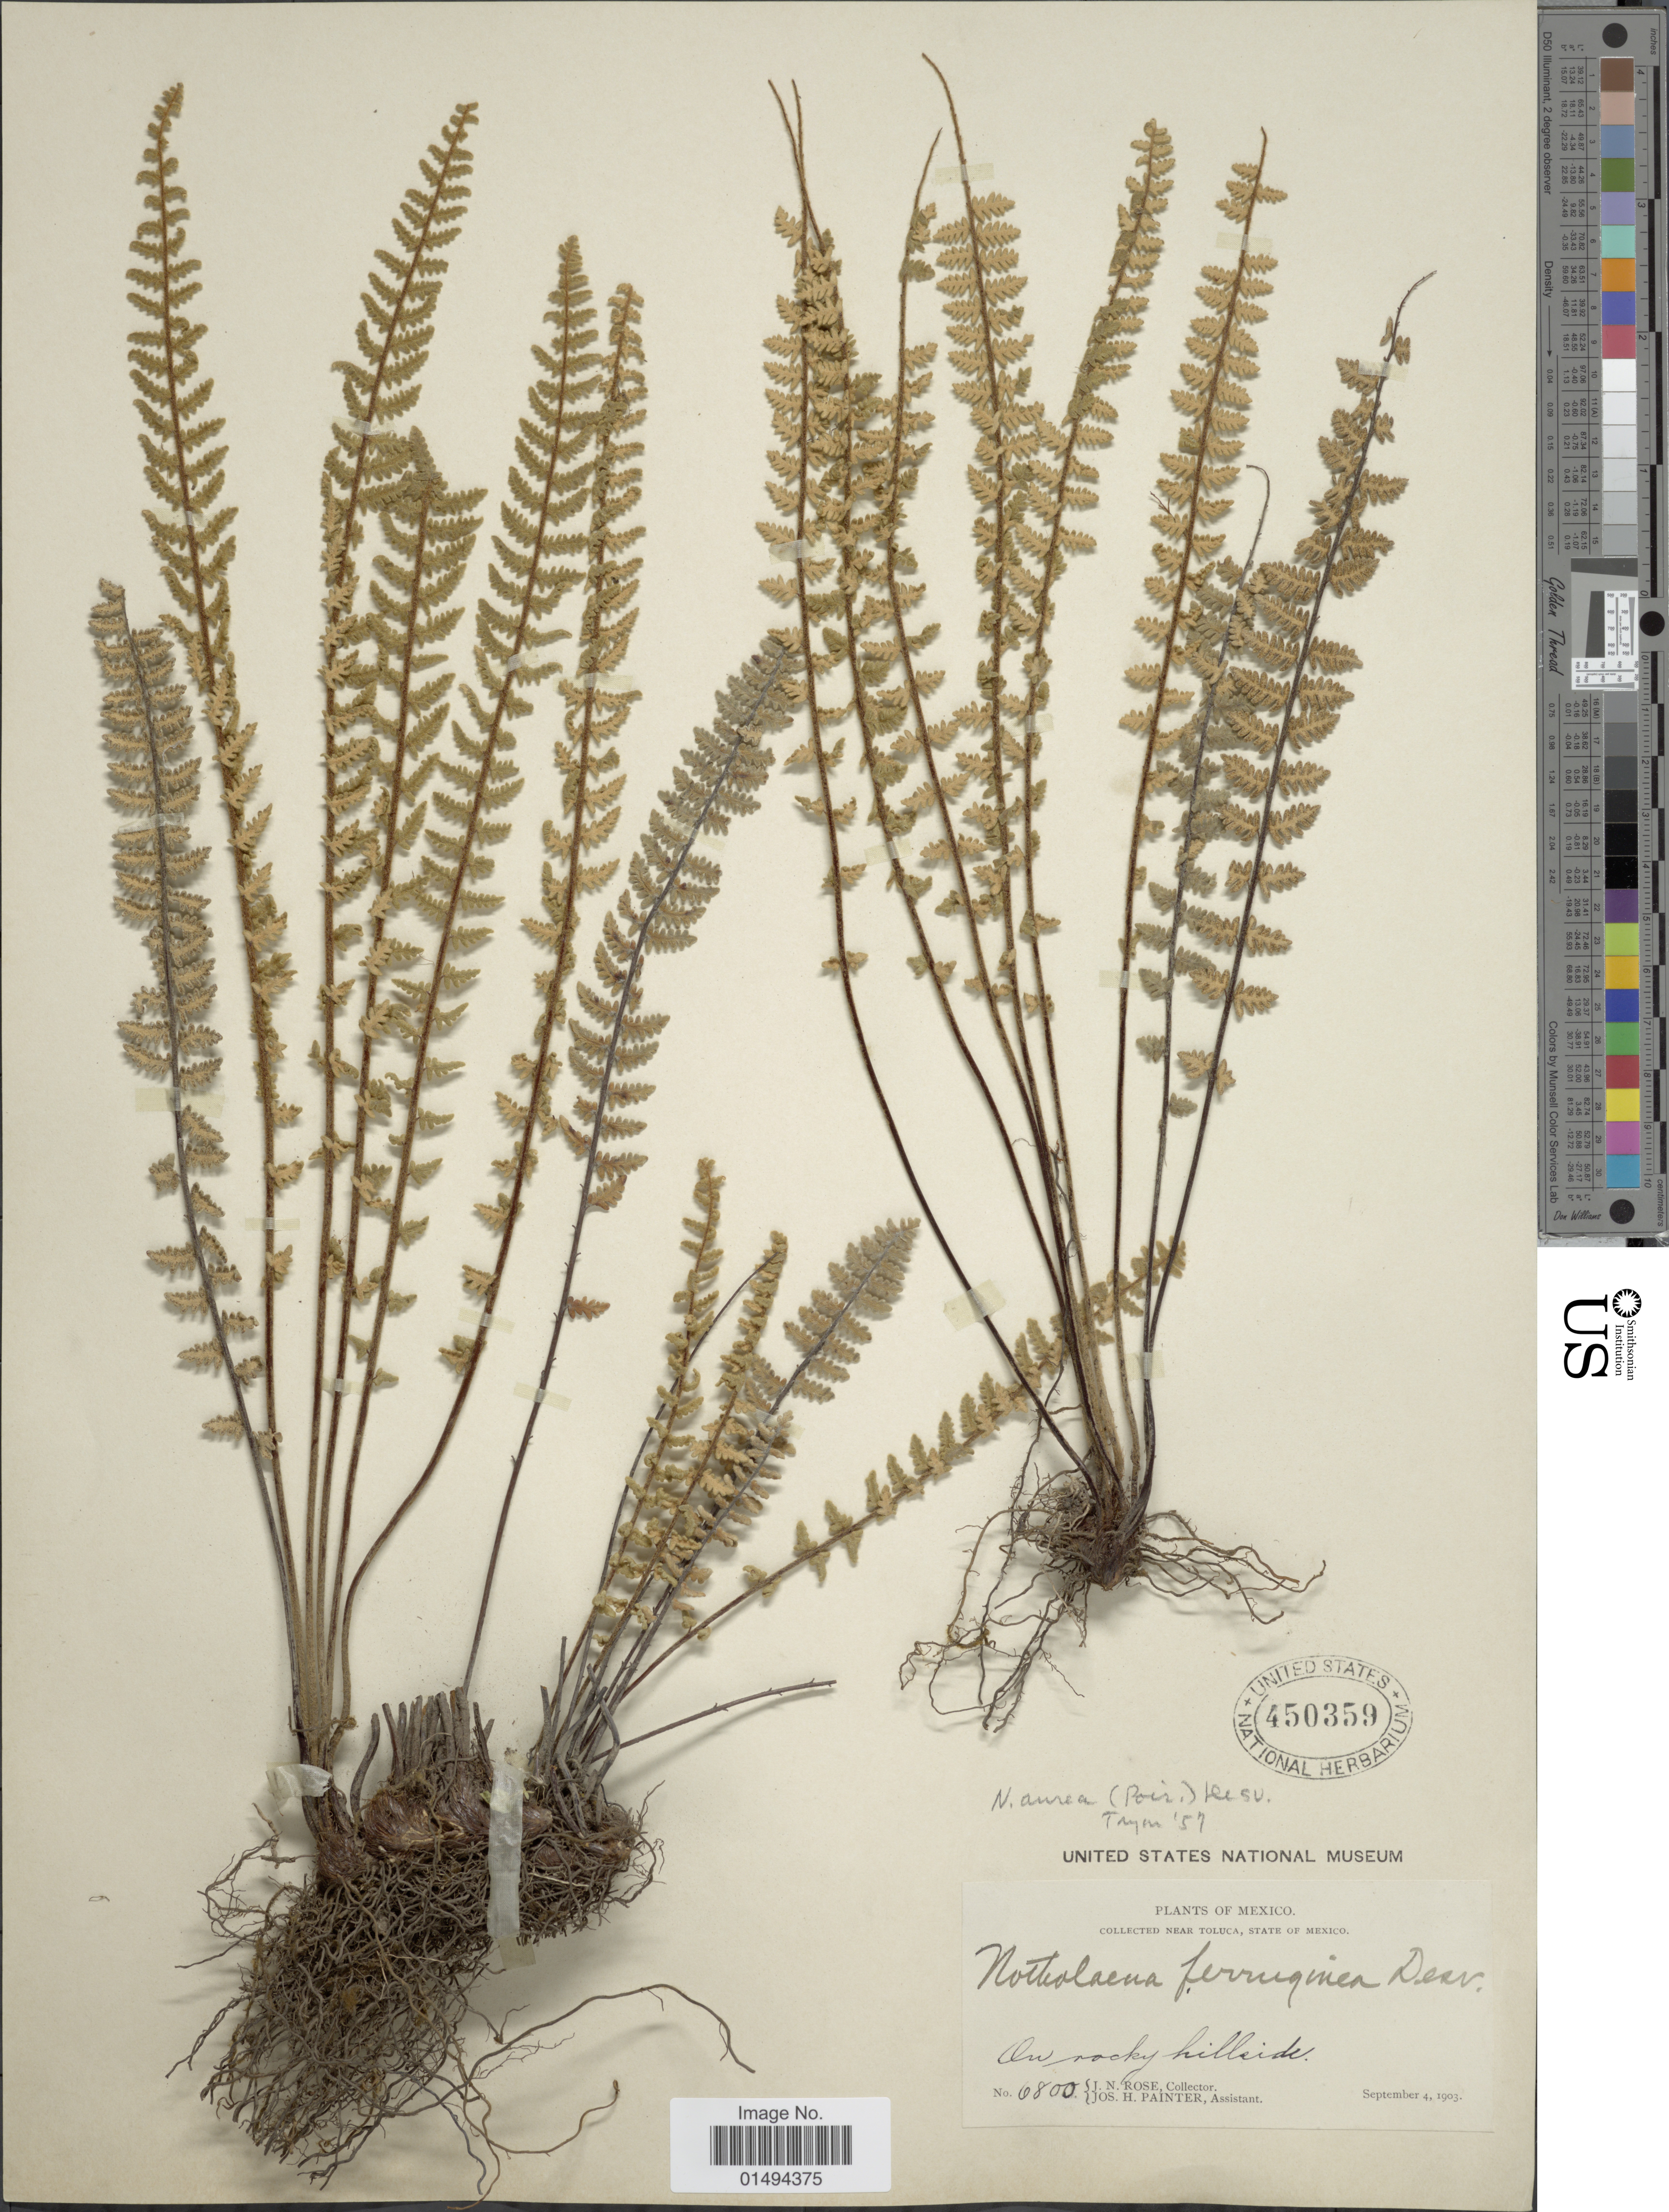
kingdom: Plantae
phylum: Tracheophyta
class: Polypodiopsida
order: Polypodiales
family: Pteridaceae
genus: Myriopteris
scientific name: Myriopteris aurea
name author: (Poir.) Grusz & Windham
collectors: J. N. Rose & J. H. Painter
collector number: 6800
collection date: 1903-09-04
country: Mexico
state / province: México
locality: Near Toluca, State of Mexico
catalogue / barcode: US 450359